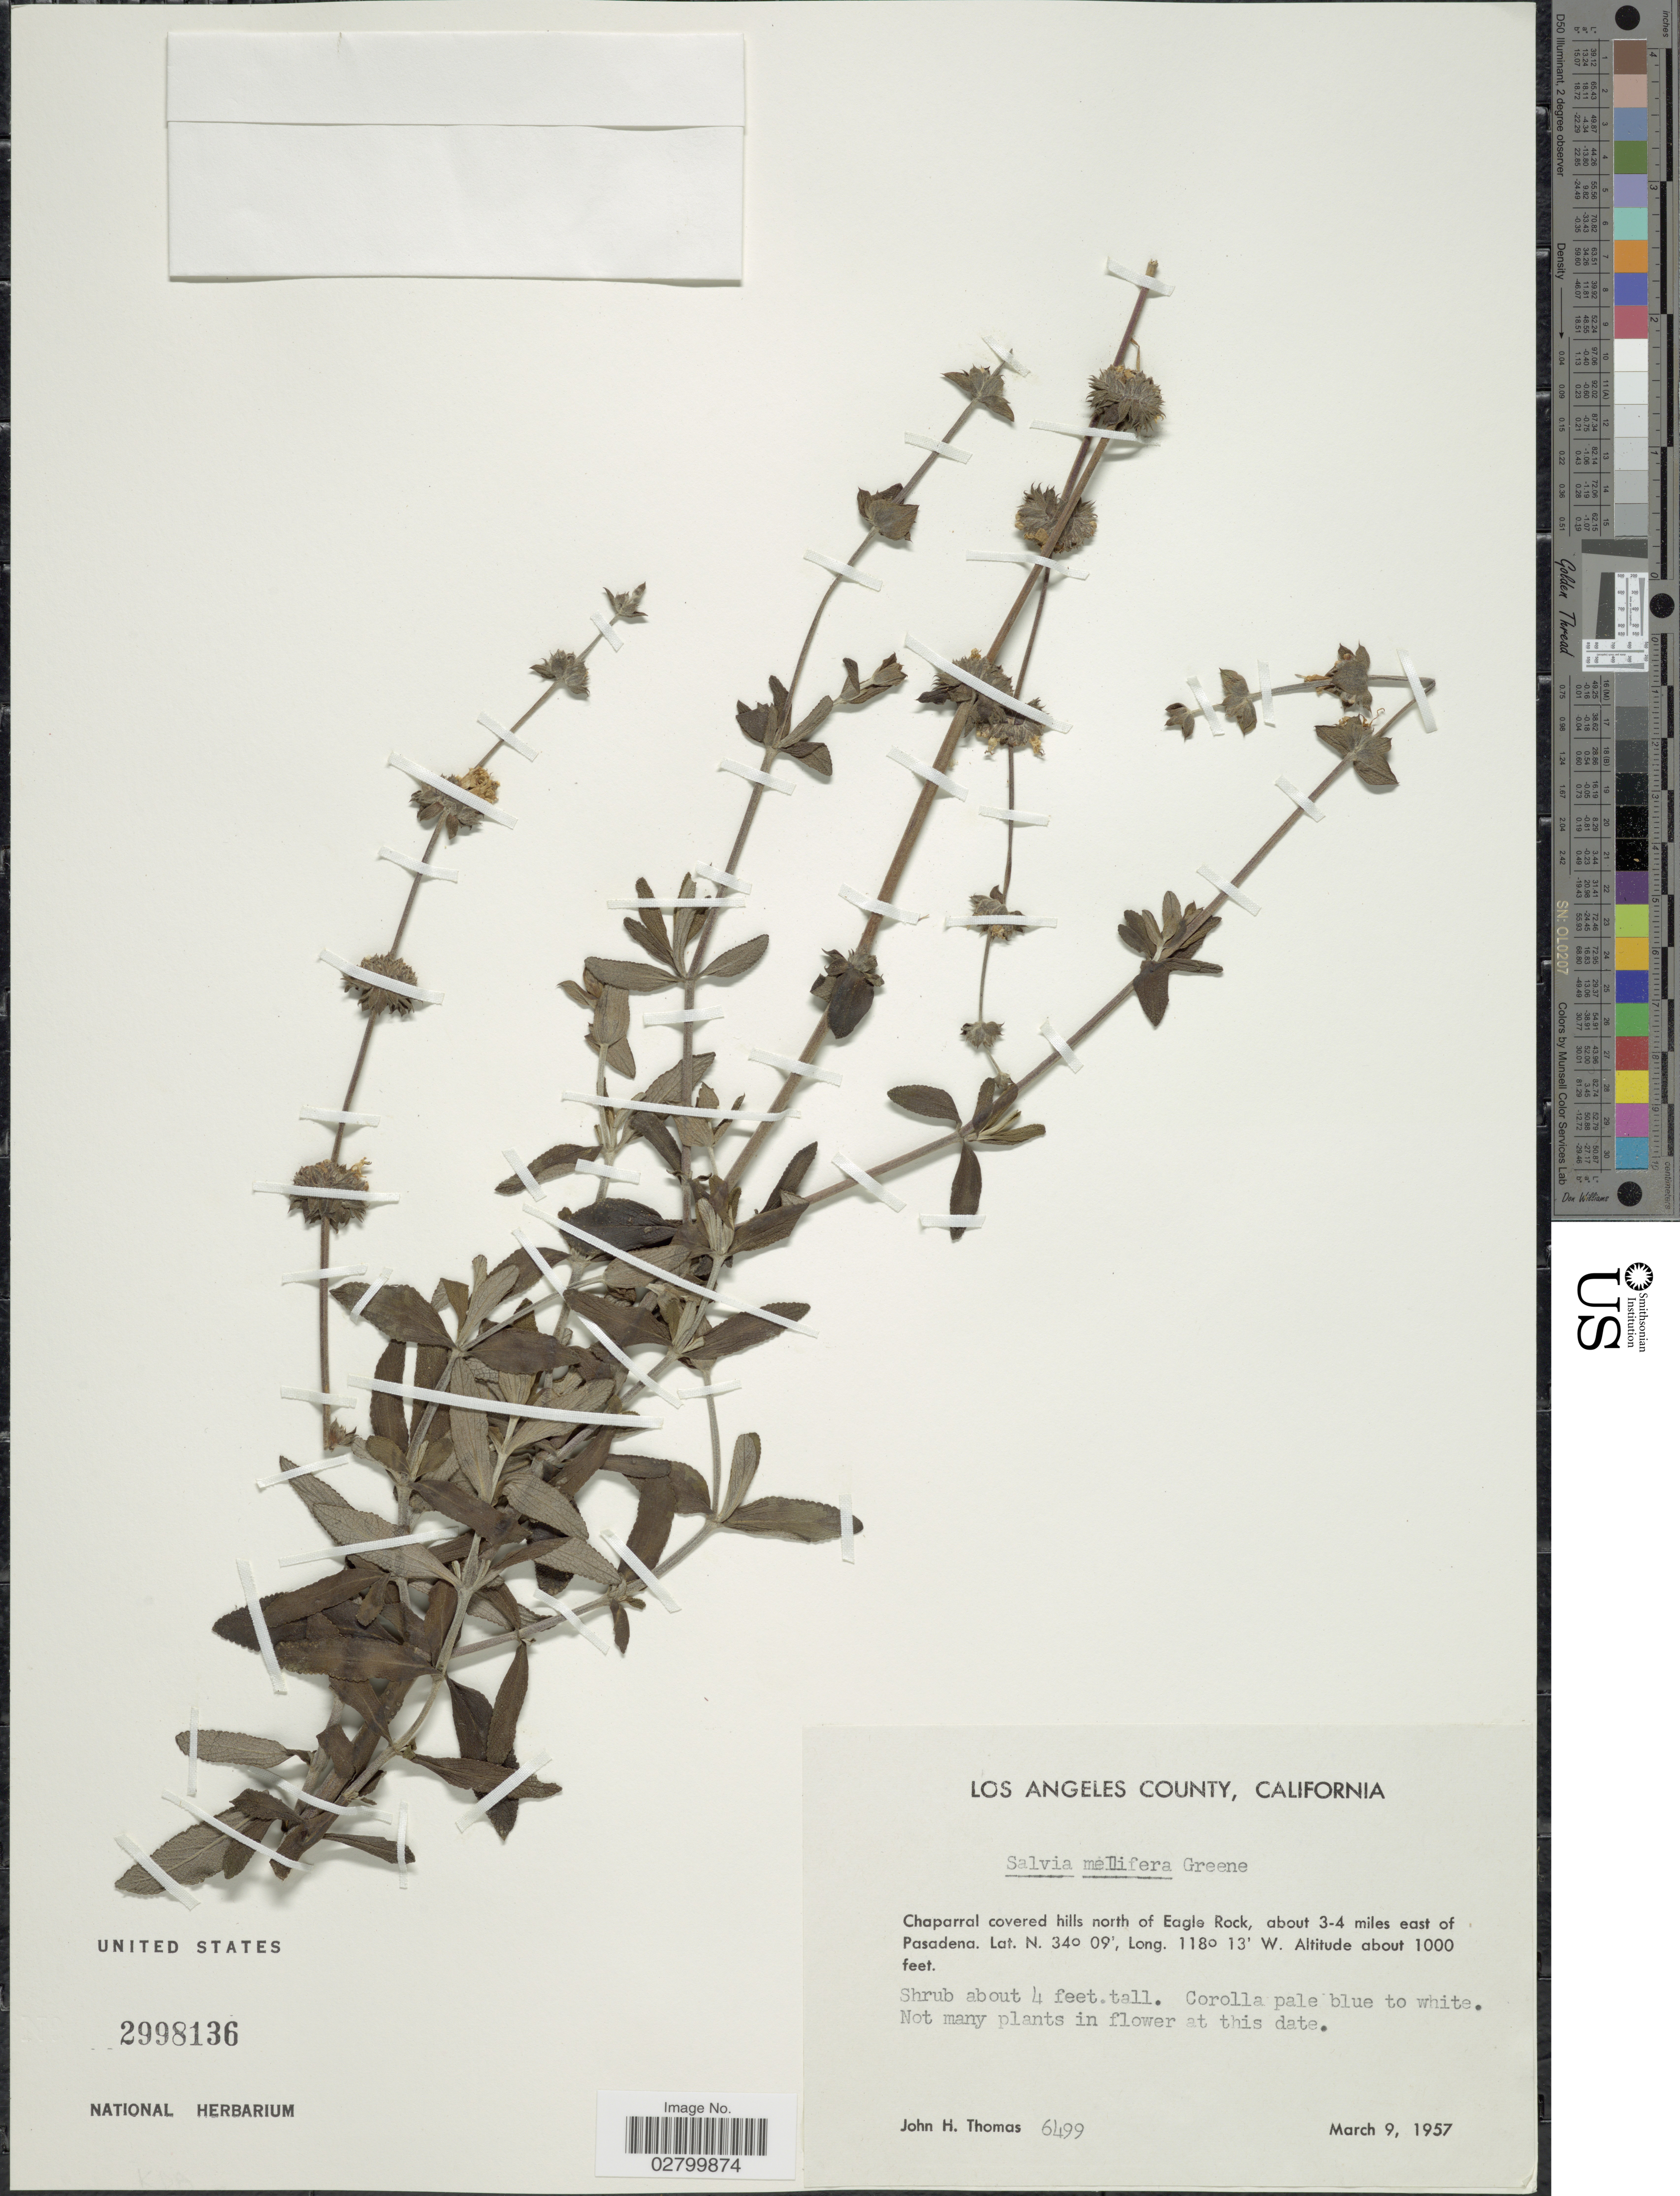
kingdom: Plantae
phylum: Tracheophyta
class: Magnoliopsida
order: Lamiales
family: Lamiaceae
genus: Salvia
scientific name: Salvia mellifera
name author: Greene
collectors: J. H. Thomas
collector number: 6499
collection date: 1957-03-09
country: United States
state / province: California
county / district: Los Angeles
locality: Los Angeles County. Chaparral covered hills north of Eagle Rock, about 3-4 miles east of Pasadena.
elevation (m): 305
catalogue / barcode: US 2998136